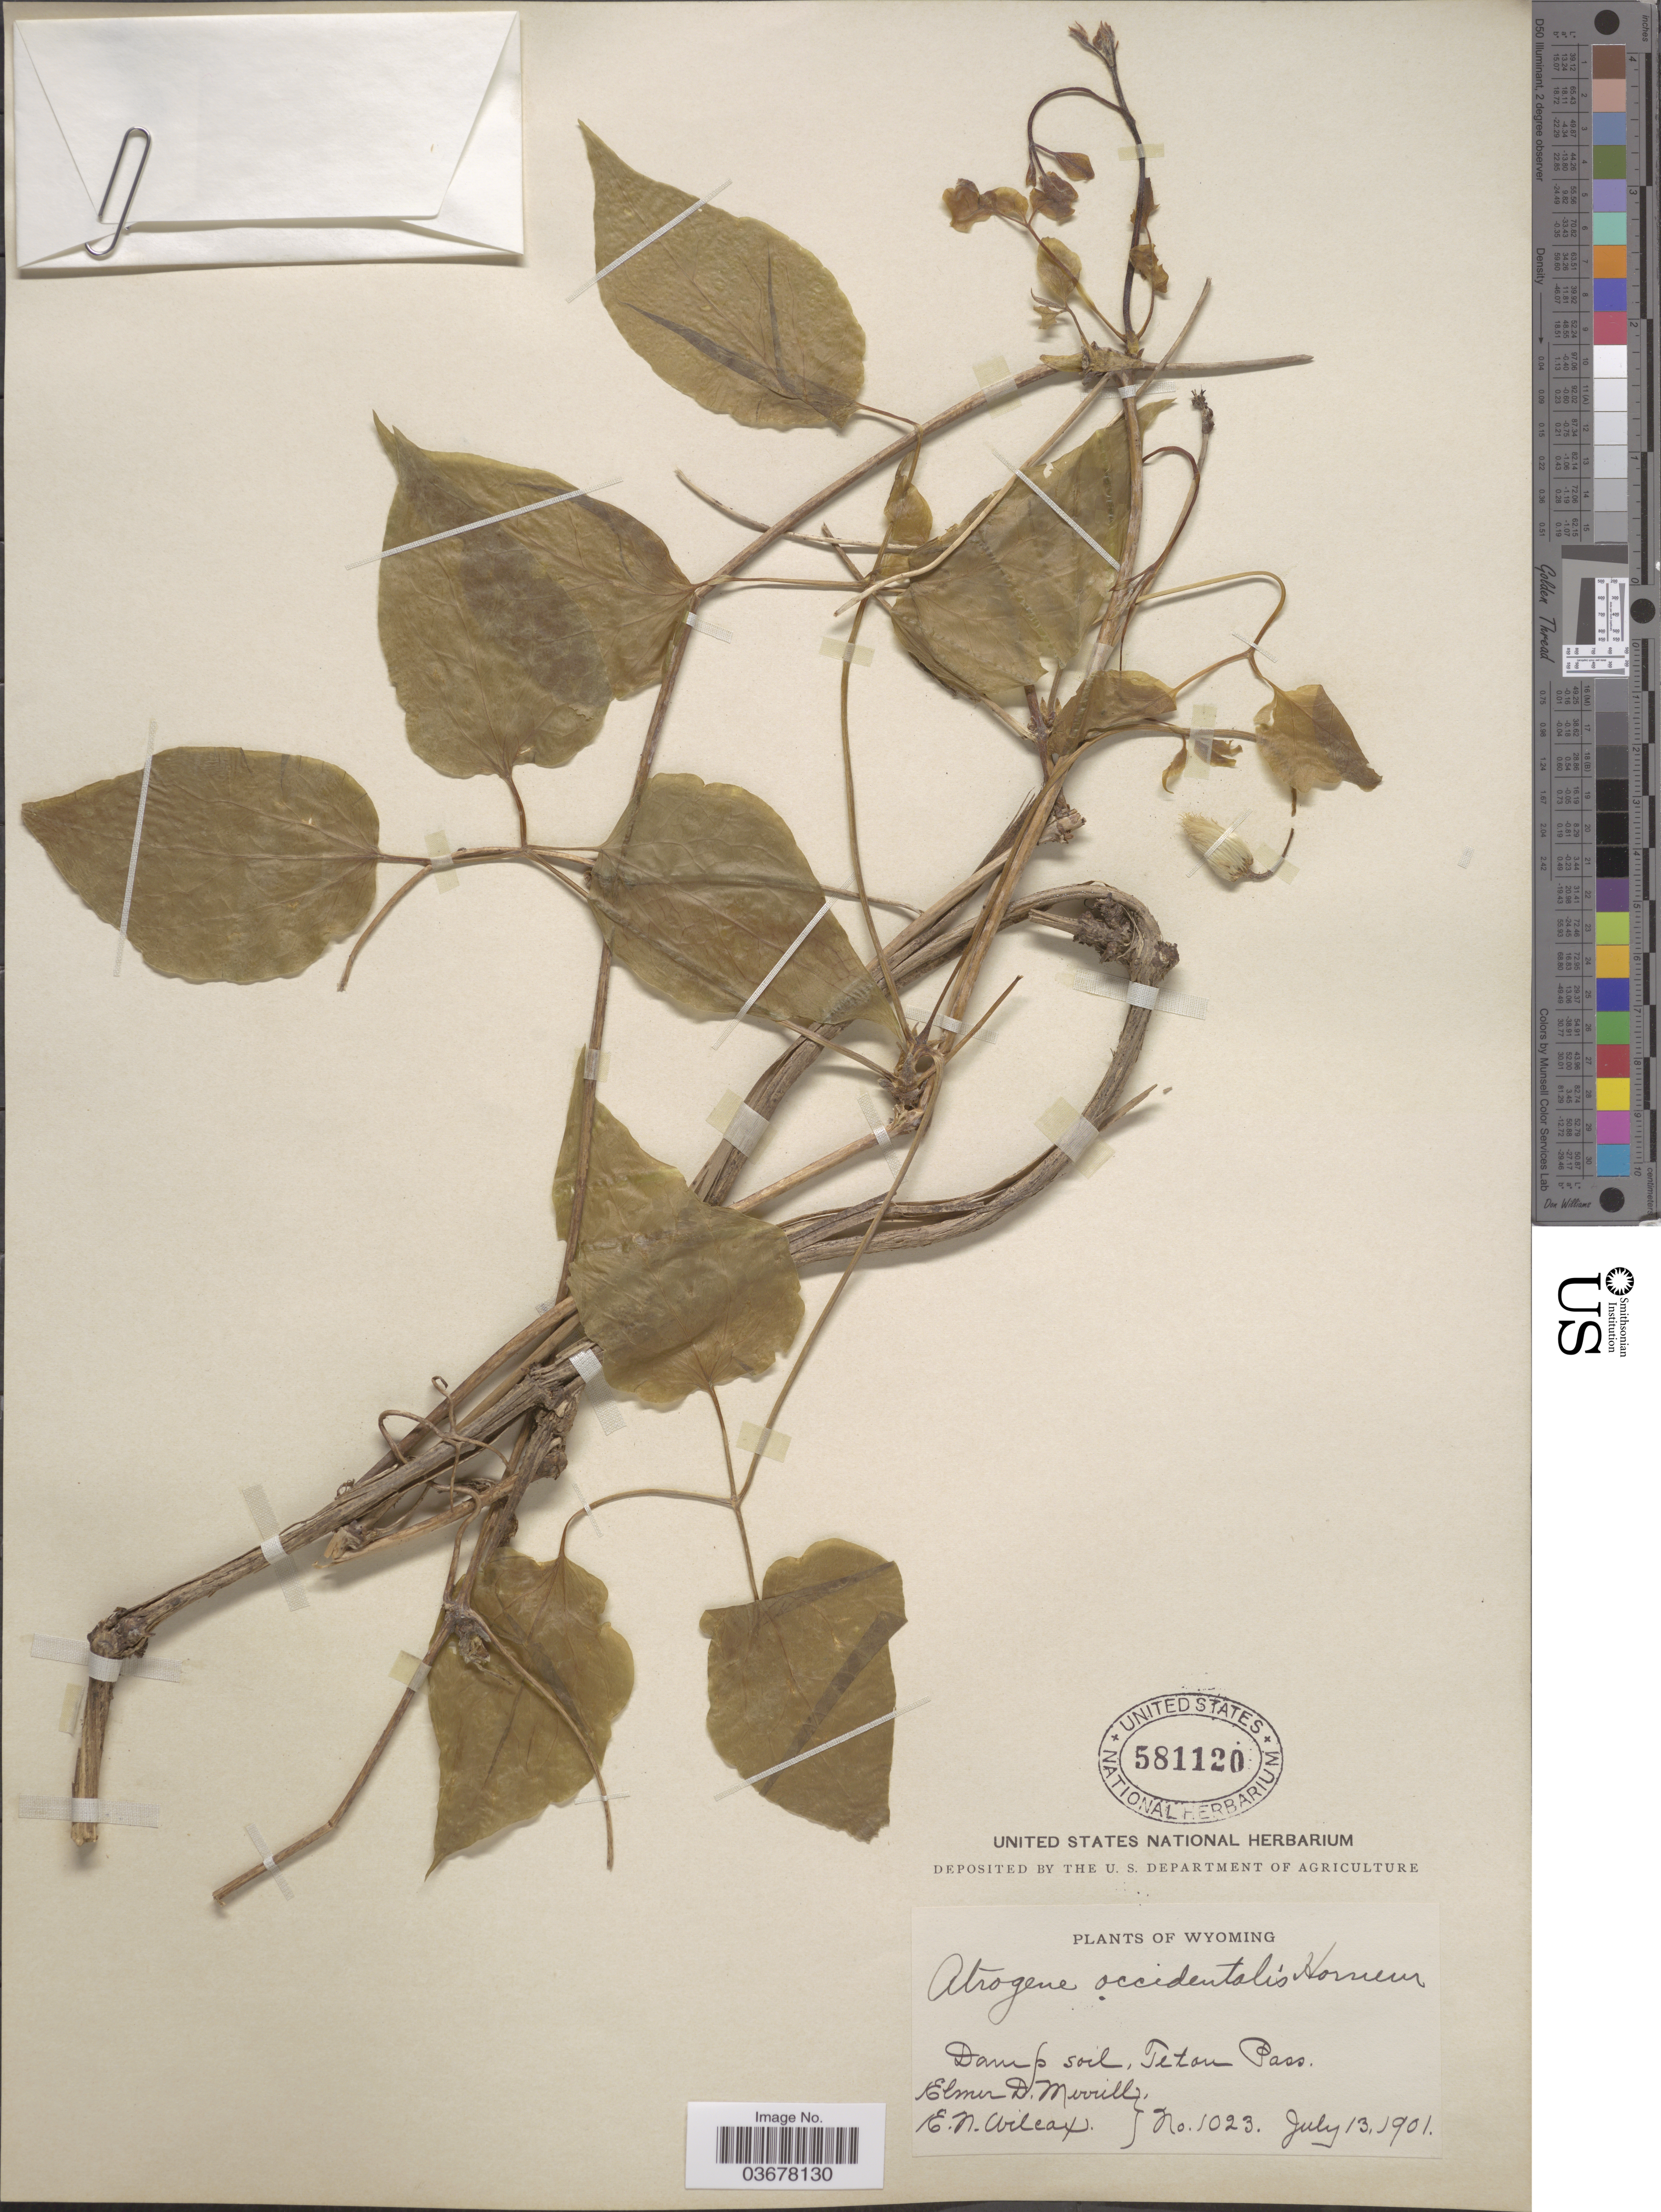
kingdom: Plantae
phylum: Tracheophyta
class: Magnoliopsida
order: Ranunculales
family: Ranunculaceae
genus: Clematis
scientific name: Clematis occidentalis var. grosseserrata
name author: (Rydb.) J.S. Pringle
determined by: Strong, M. T., (US), Smithsonian Institution - National Museum of Natural History (UNITED STATES)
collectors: E. D. Merrill & E. Wilcox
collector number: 1023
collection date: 1901-07-13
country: United States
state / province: Wyoming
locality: Damp soil, Teton Pass.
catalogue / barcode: US 581120